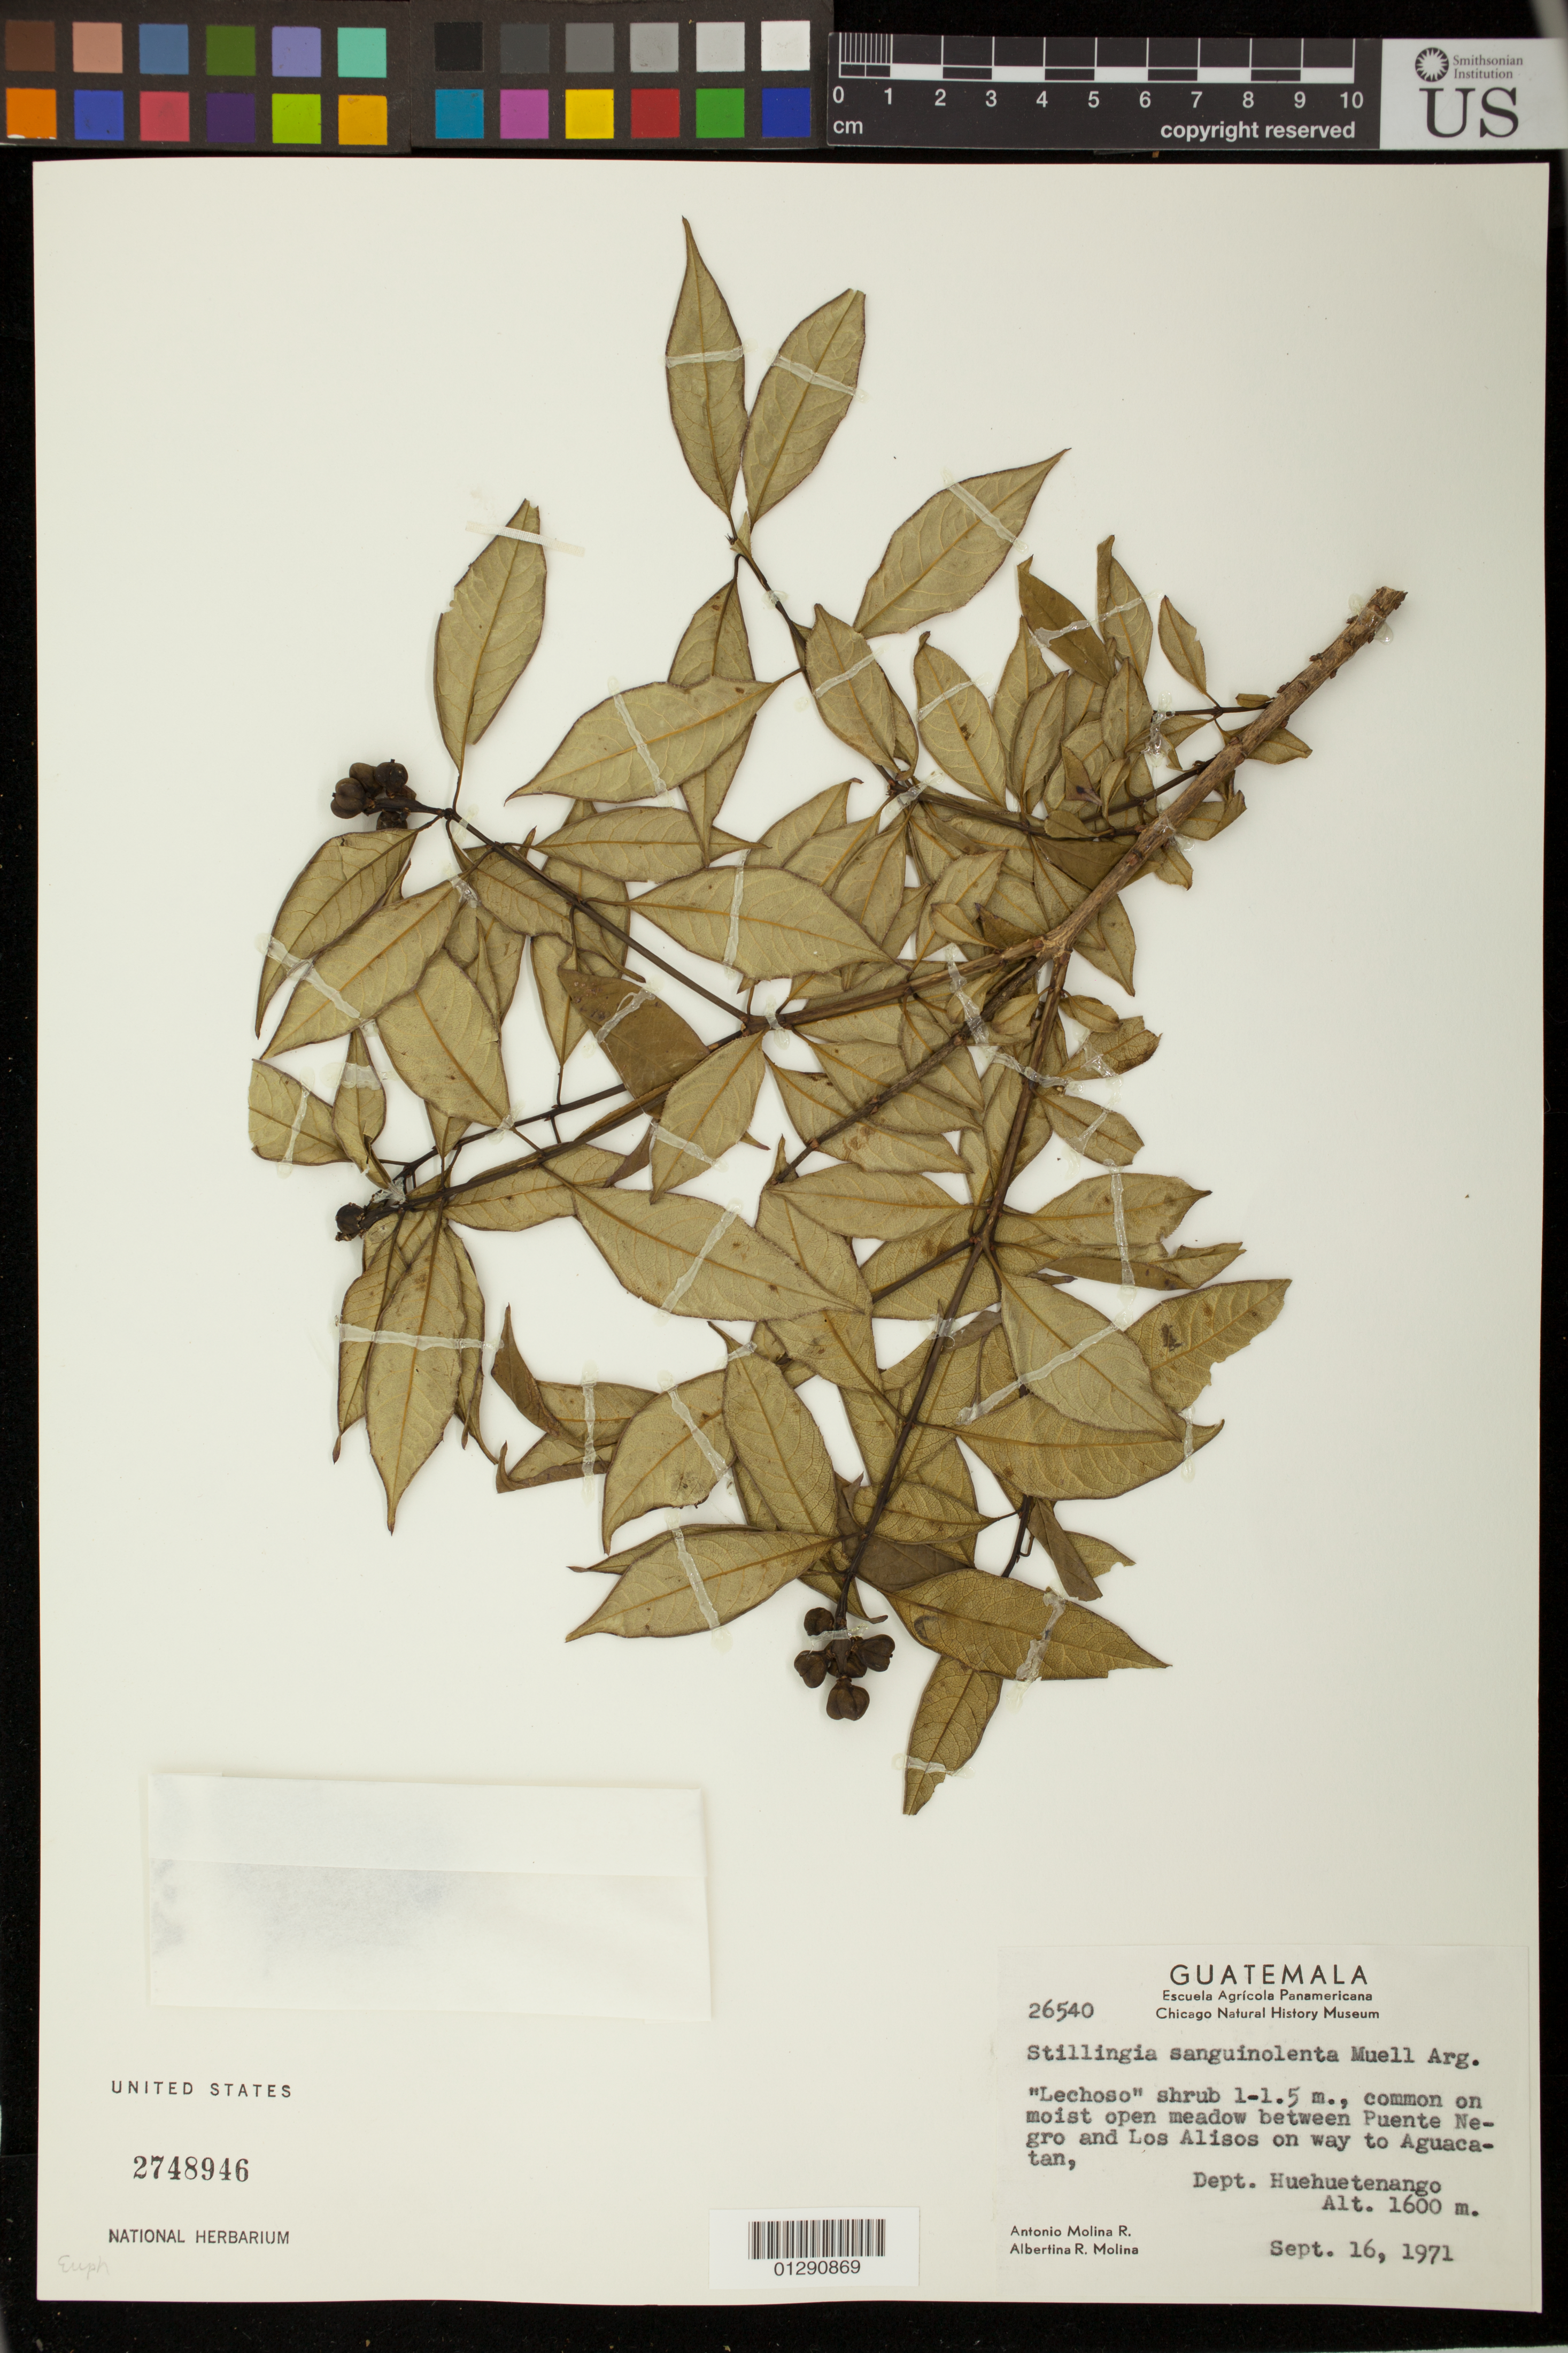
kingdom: Plantae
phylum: Tracheophyta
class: Magnoliopsida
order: Malpighiales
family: Euphorbiaceae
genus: Stillingia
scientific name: Stillingia sanguinolenta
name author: Müll. Arg.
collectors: A. Molina R. & A. R. Molina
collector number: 26540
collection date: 1971-09-16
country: Guatemala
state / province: Huehuetenango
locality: between Puente Negro and Los Alisos on way to Aguacatan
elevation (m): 1600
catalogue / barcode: US 2748946